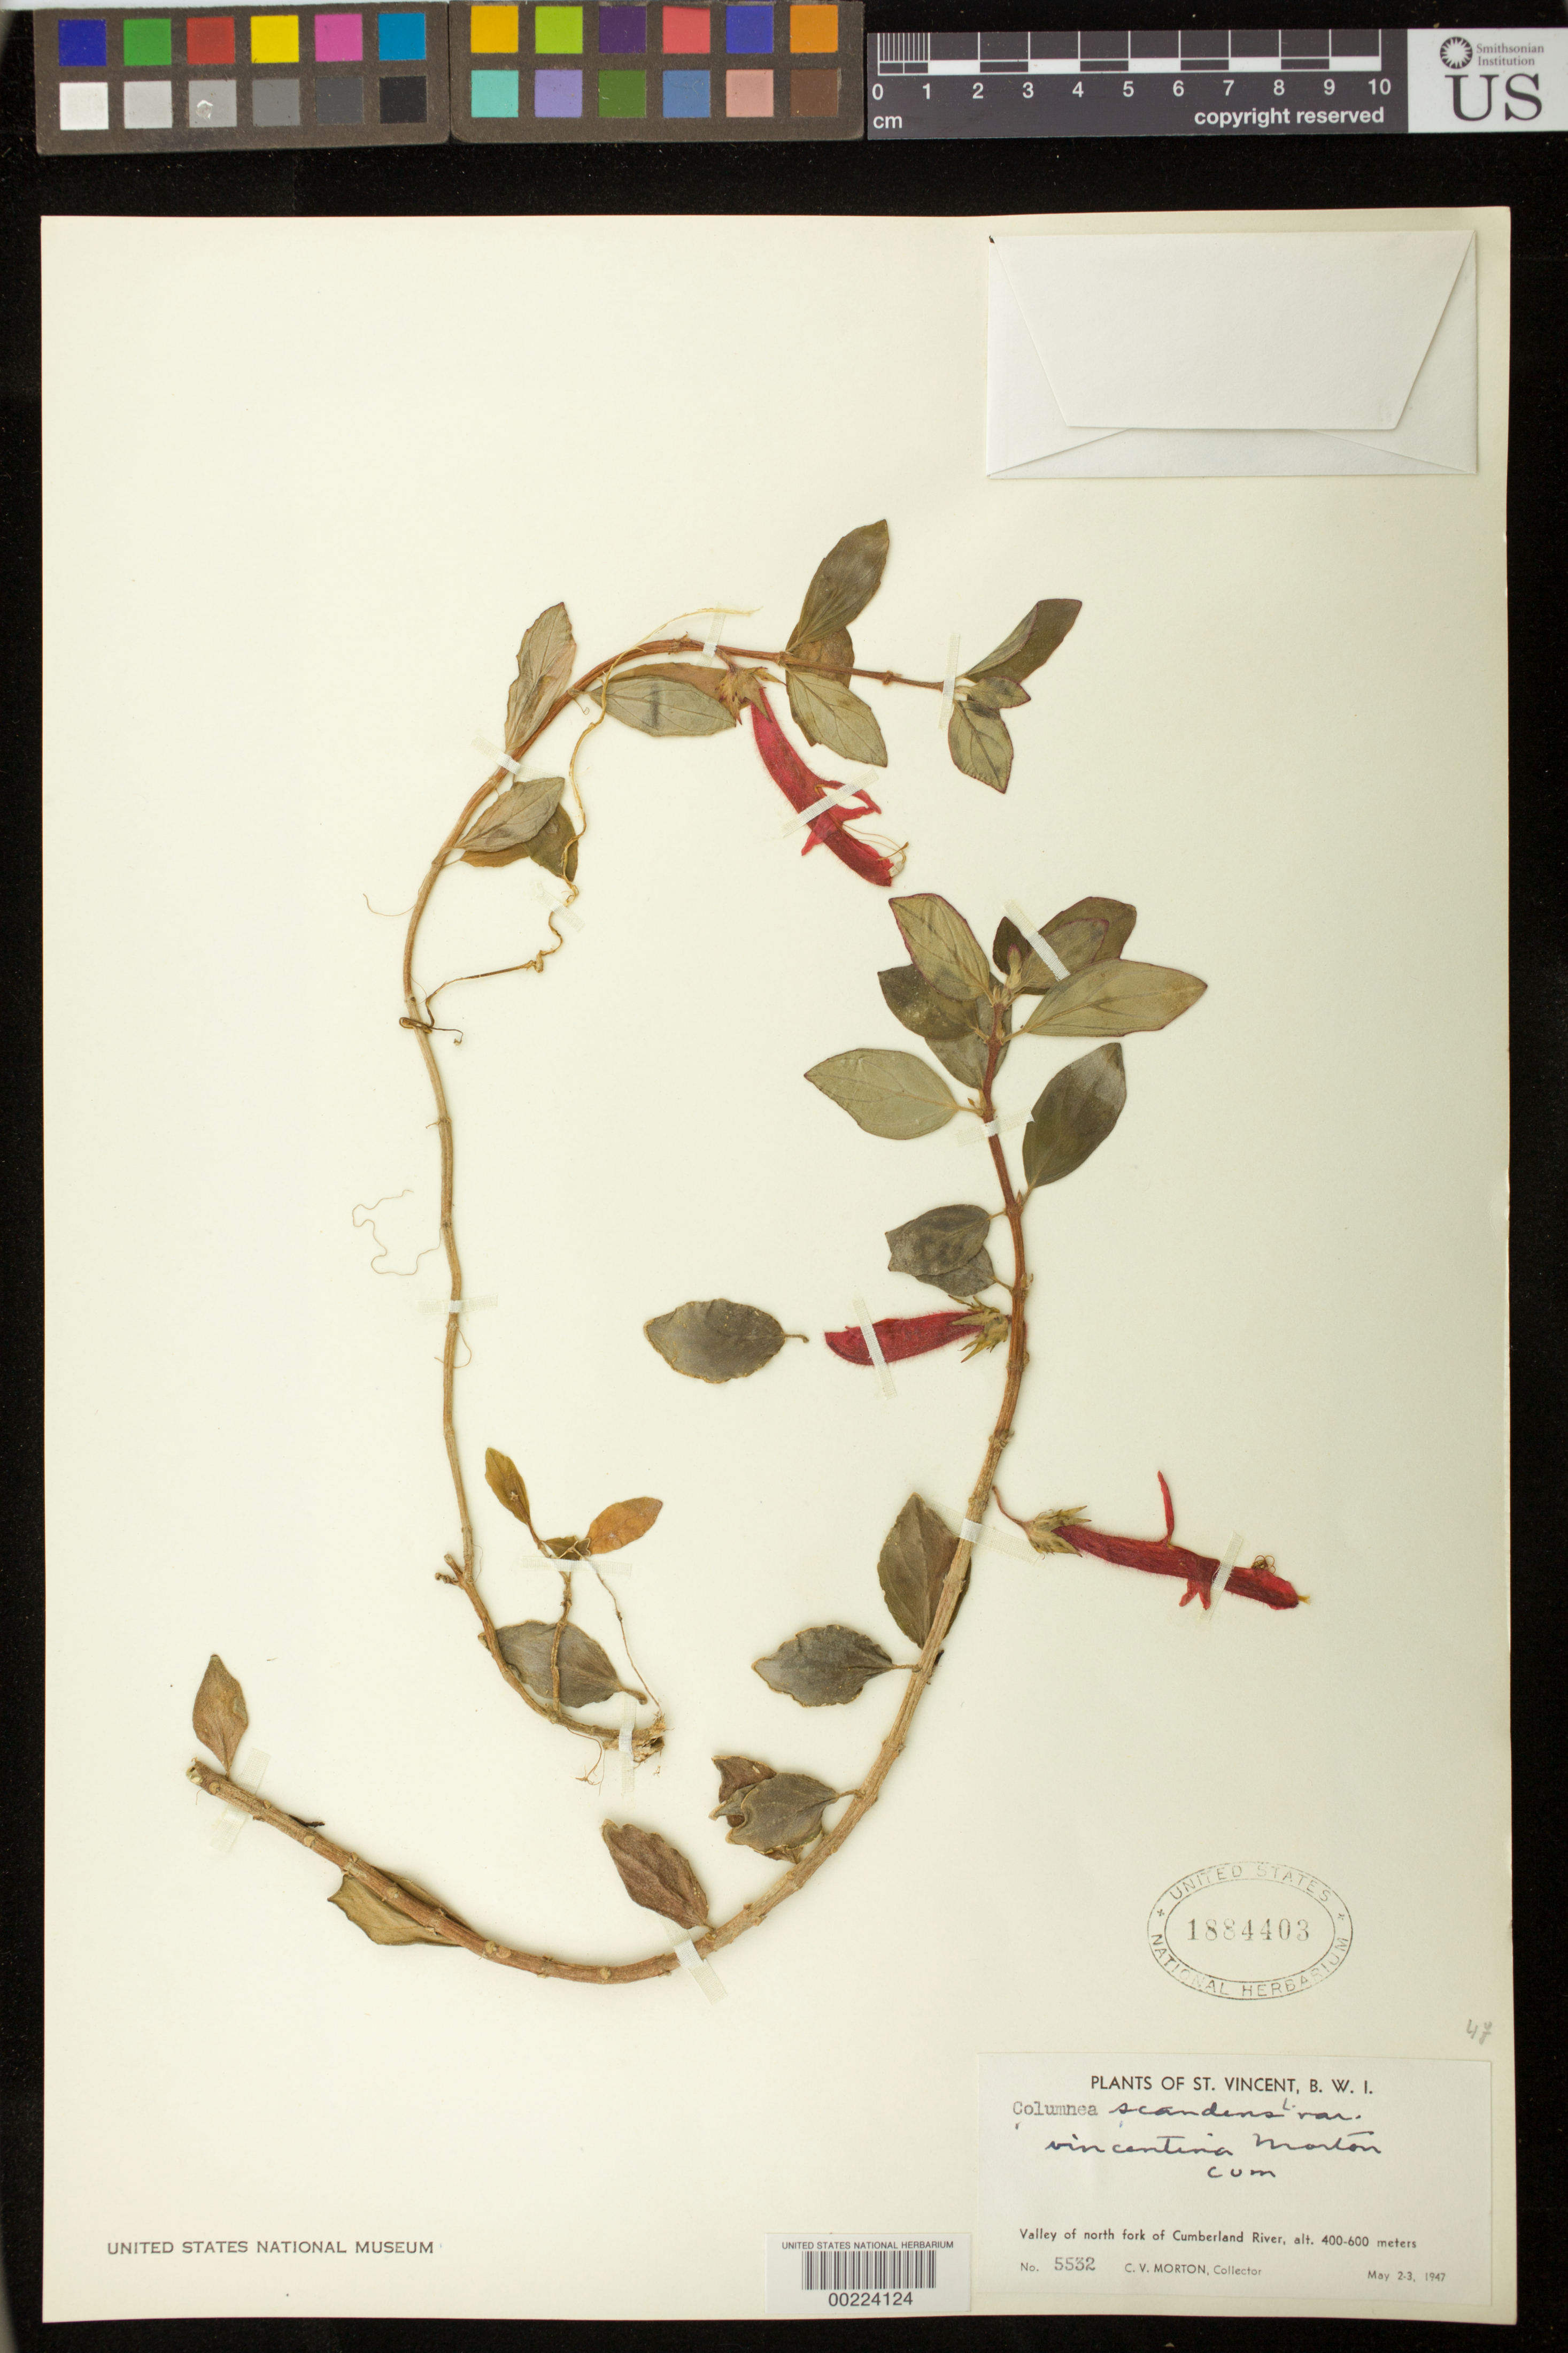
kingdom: Plantae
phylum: Tracheophyta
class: Magnoliopsida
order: Lamiales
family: Gesneriaceae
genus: Columnea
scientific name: Columnea scandens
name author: L.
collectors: C. V. Morton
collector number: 5532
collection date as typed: May 1947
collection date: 1947-05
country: St. Vincent - Grenadines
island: St. Vincent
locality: Valley of north fork of Cumberland River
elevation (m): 400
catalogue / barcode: US 1884403